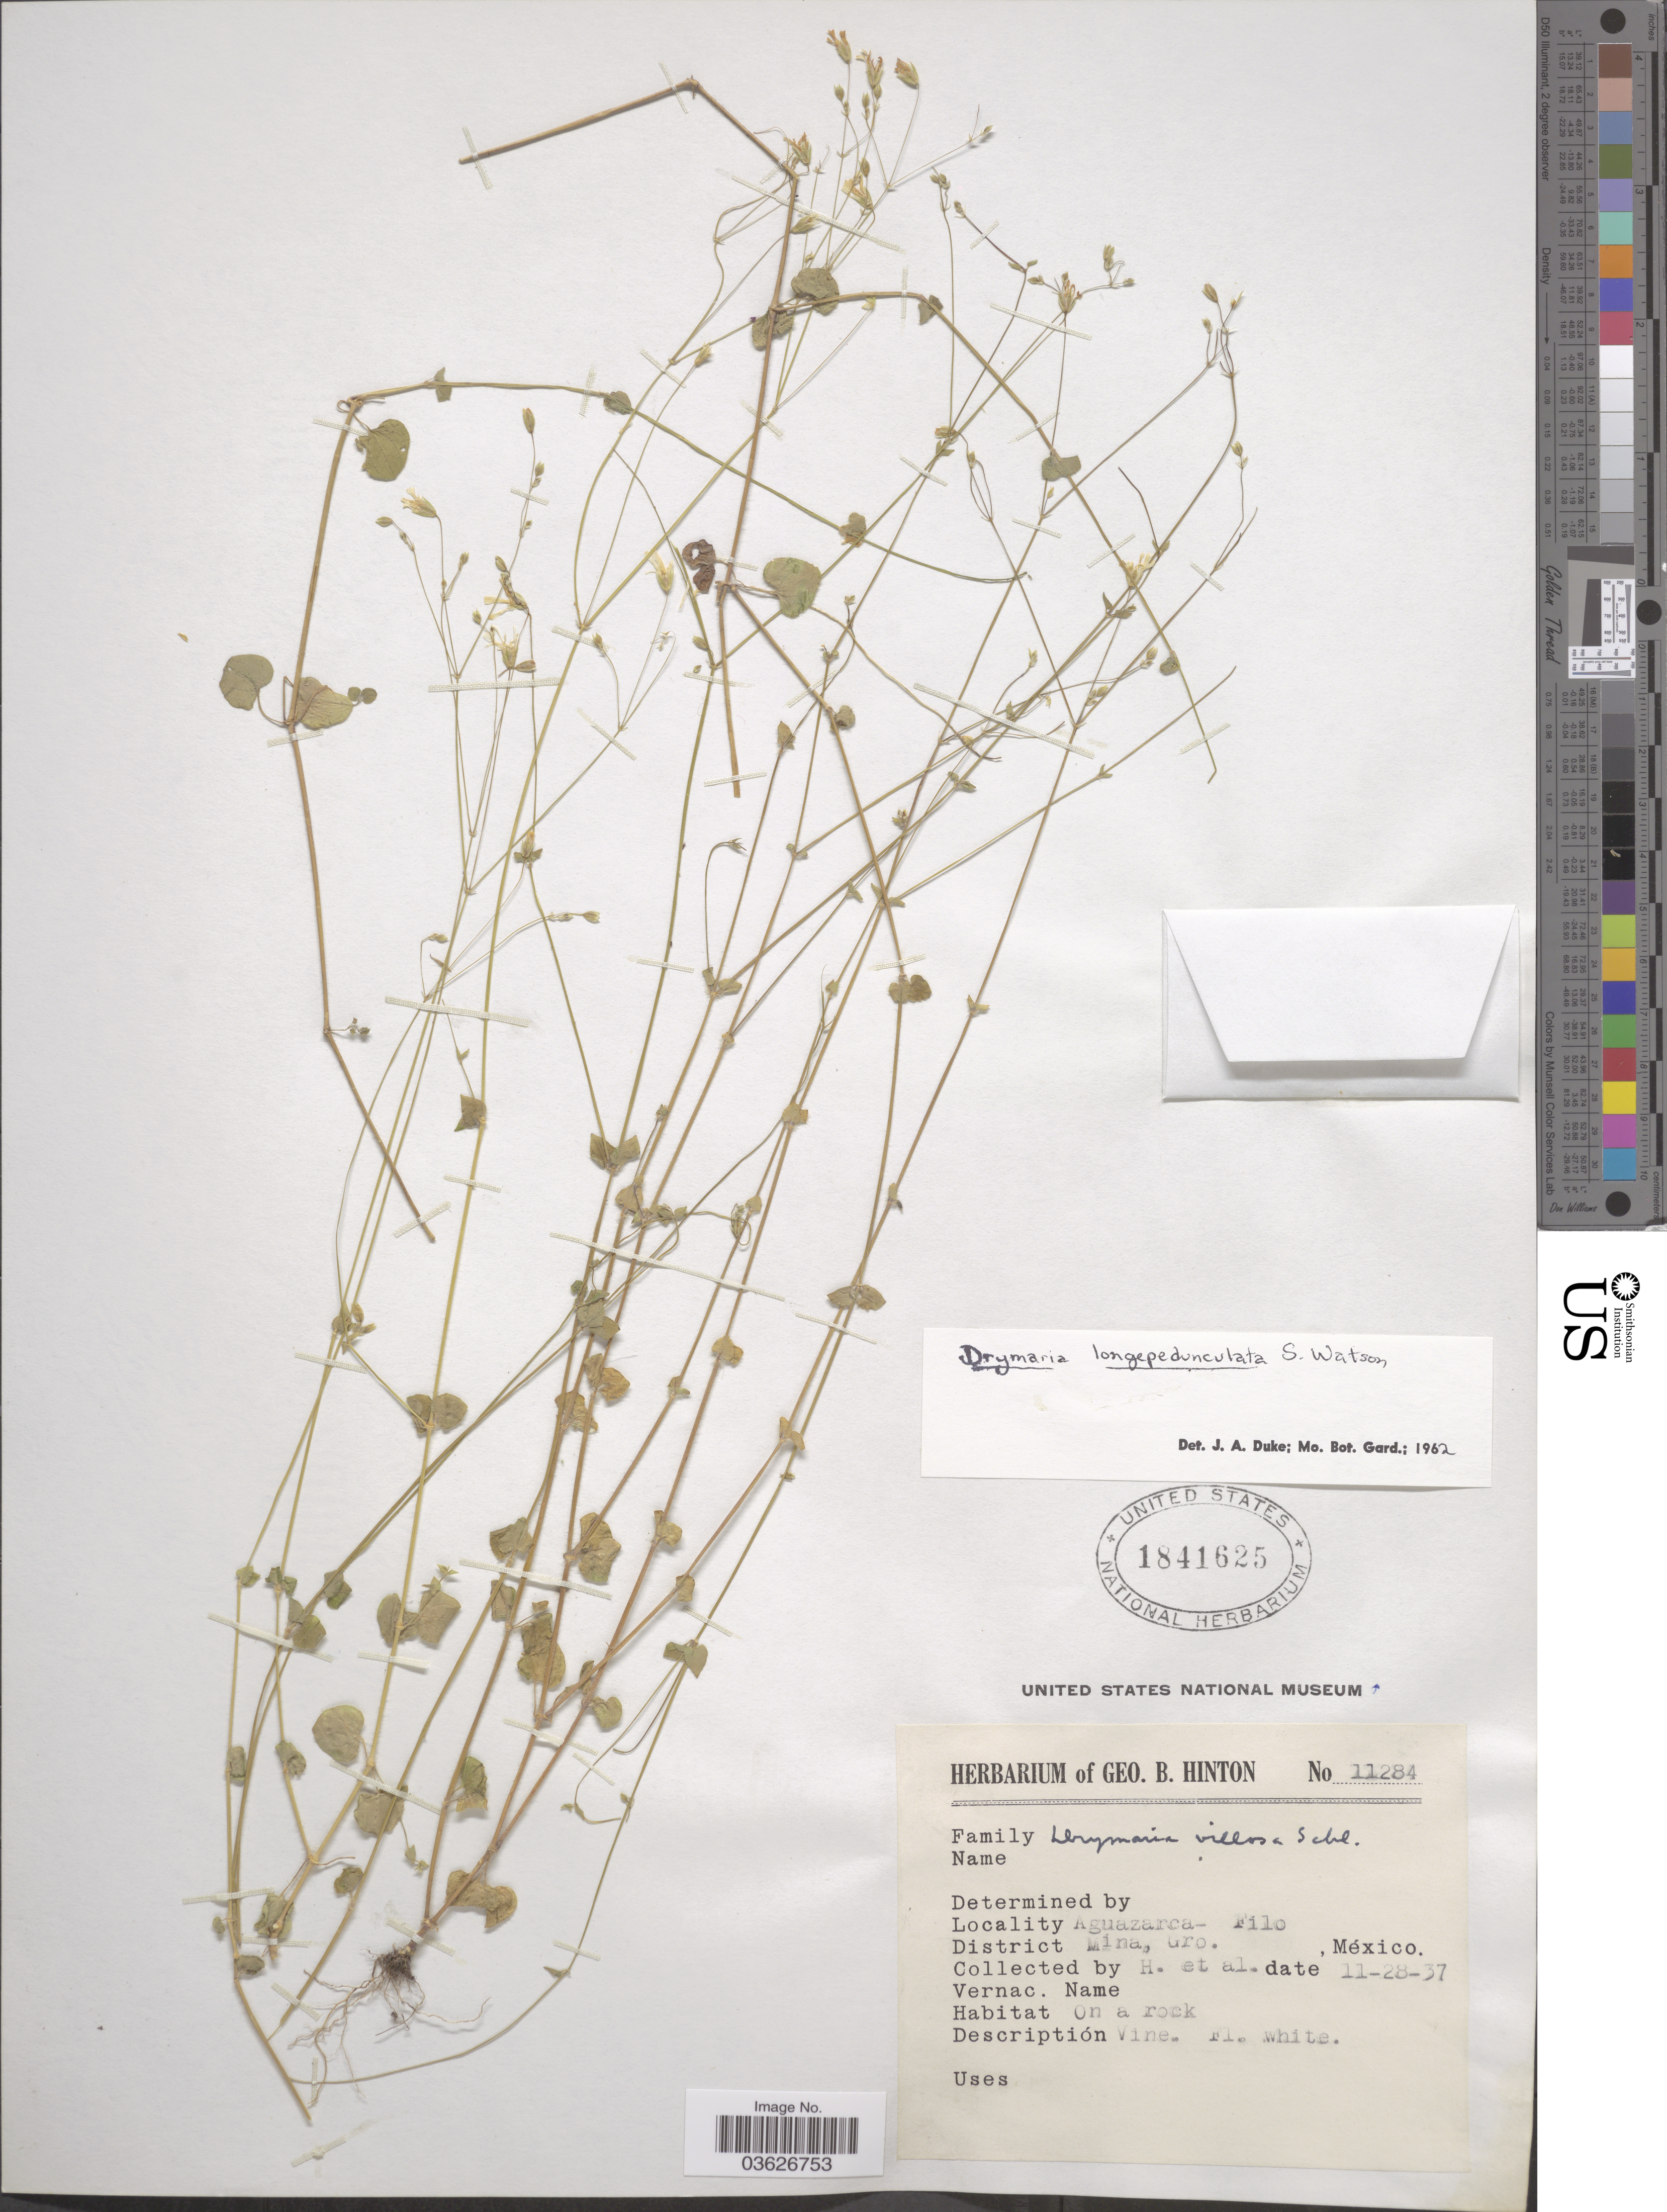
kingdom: Plantae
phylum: Tracheophyta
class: Magnoliopsida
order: Caryophyllales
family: Caryophyllaceae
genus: Drymaria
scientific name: Drymaria longepedunculata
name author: S. Watson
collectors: G. B. Hinton & et al.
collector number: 11284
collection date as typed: Transcribed d/m/y: 28/11/37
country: Mexico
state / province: Guerrero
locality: Aguazarca - Filo. District Mina.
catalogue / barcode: US 1841625